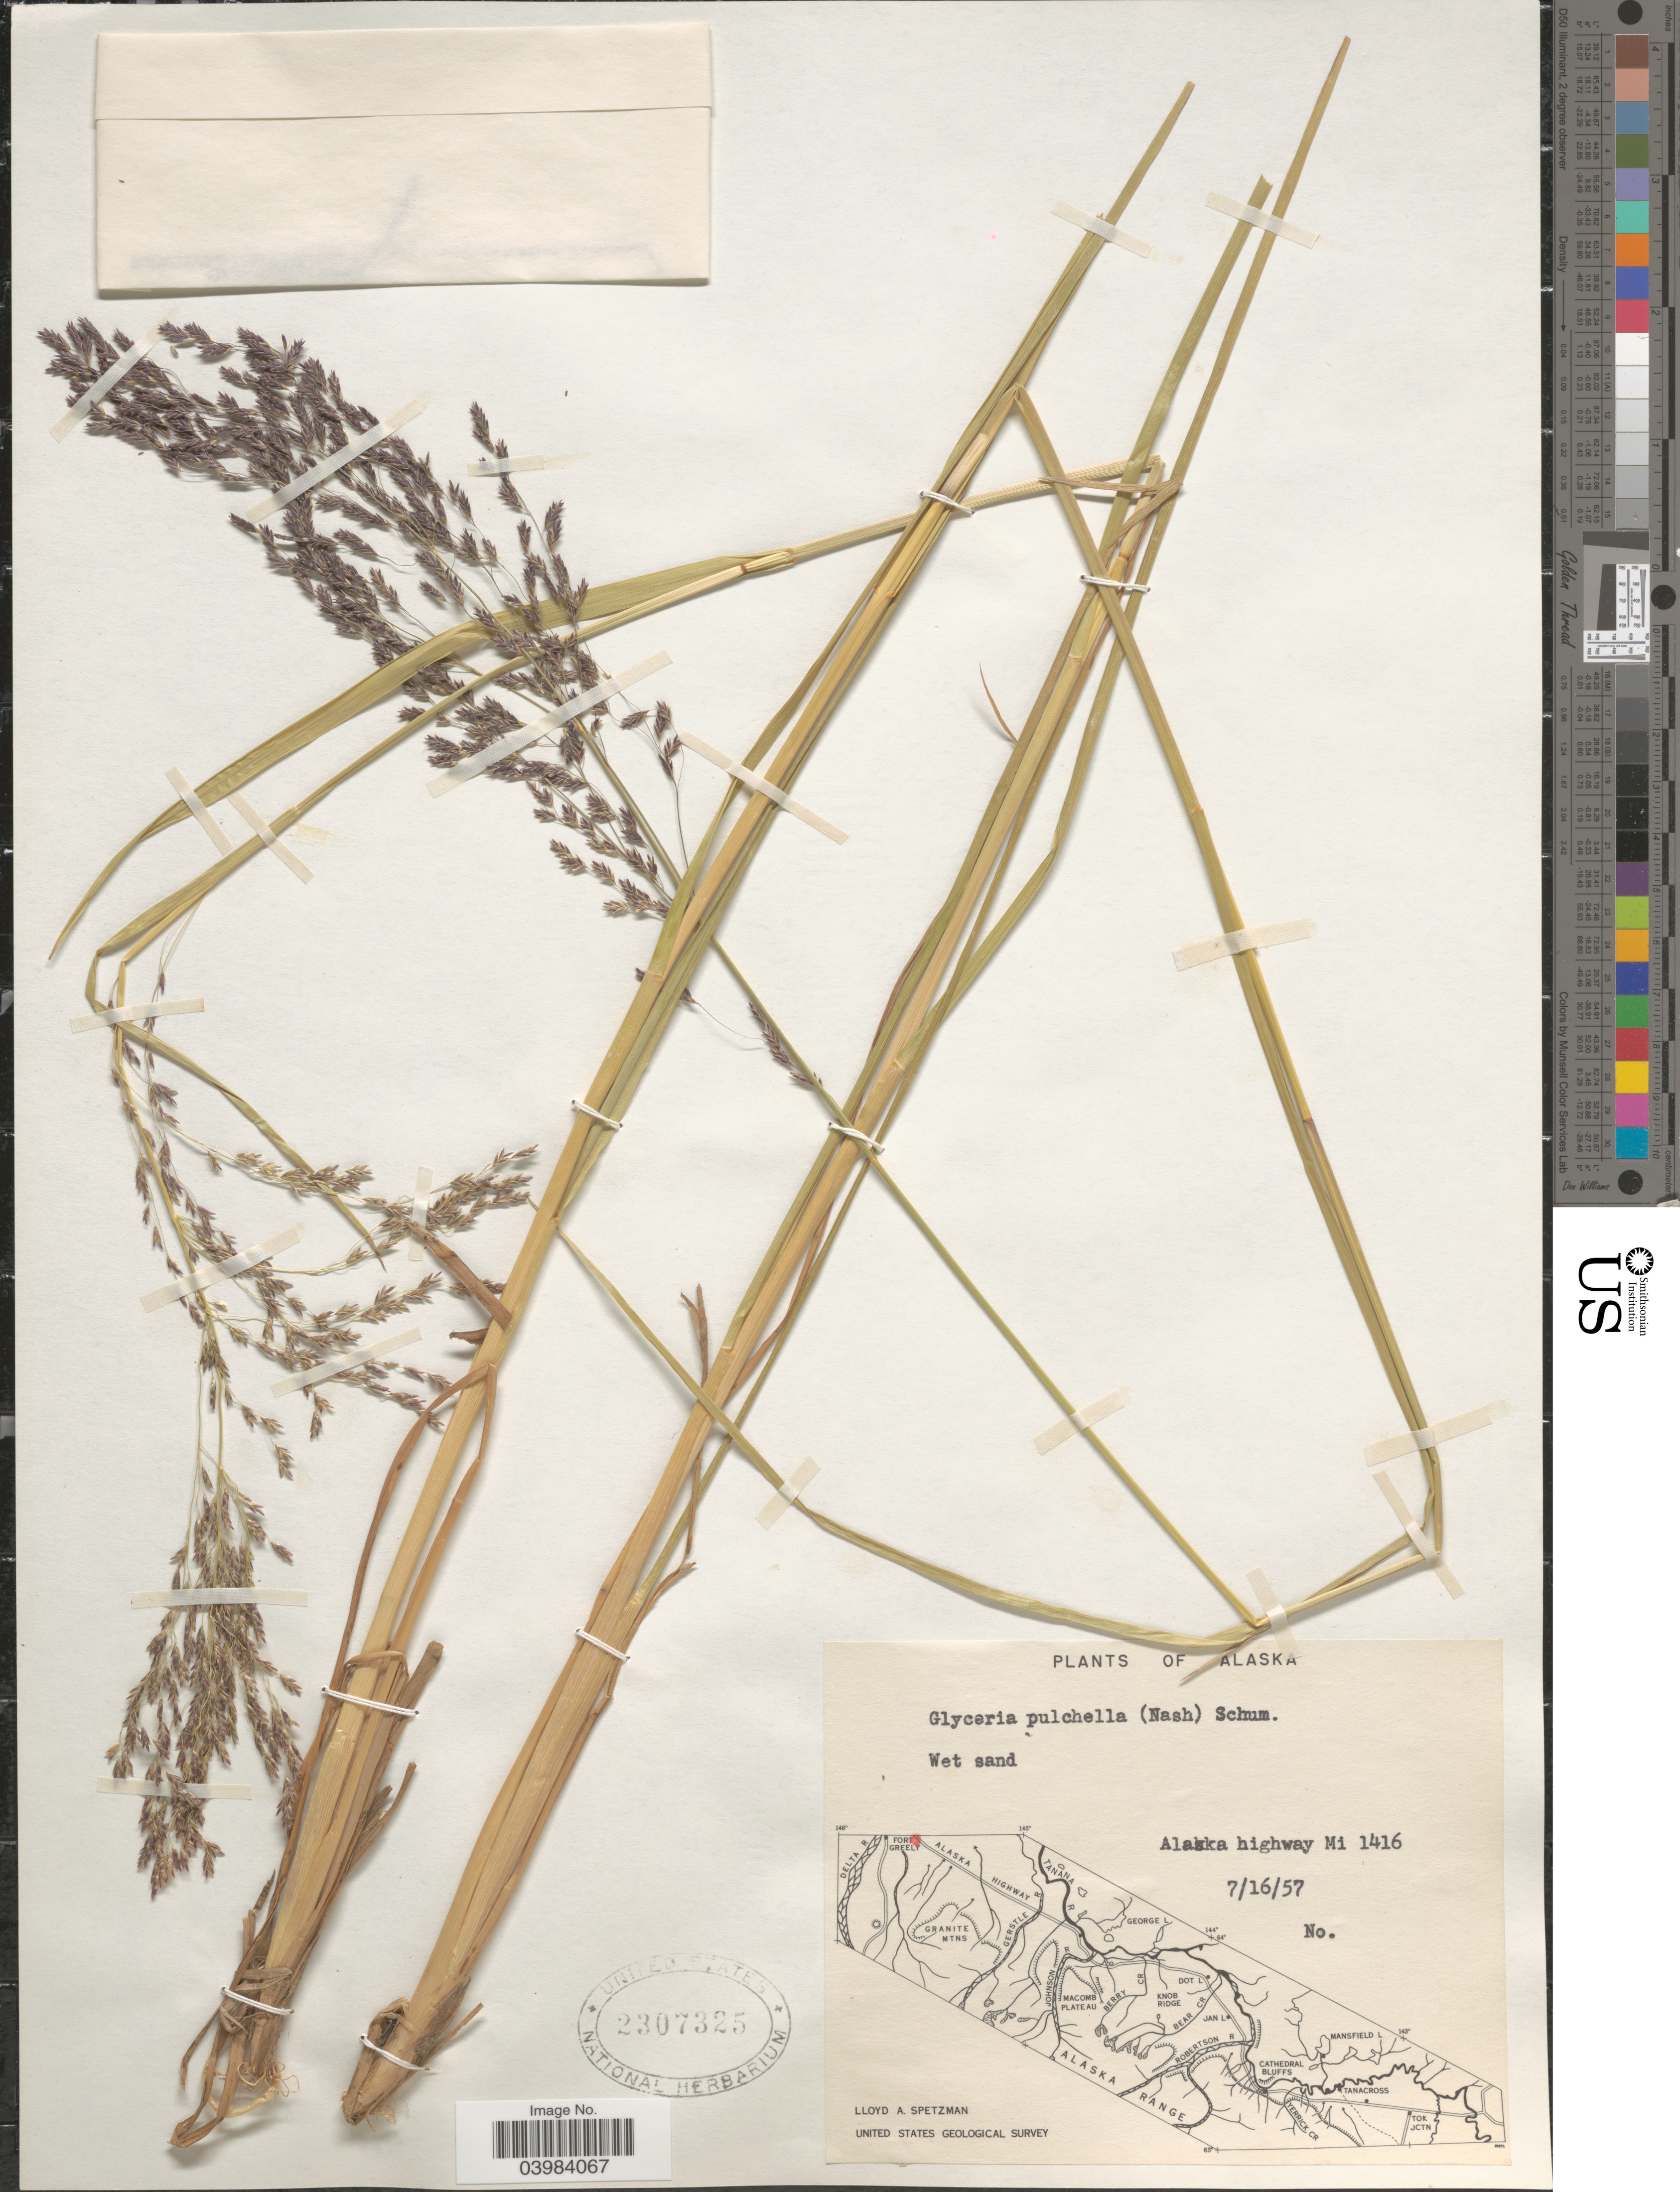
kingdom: Plantae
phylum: Tracheophyta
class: Liliopsida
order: Poales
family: Poaceae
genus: Glyceria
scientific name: Glyceria pulchella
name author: (Nash) K. Schum.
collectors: L. Spetzman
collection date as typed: Transcribed d/m/y: 16/7/57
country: United States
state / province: Alaska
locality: Alaska highway Mi 1416.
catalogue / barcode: US 2307325